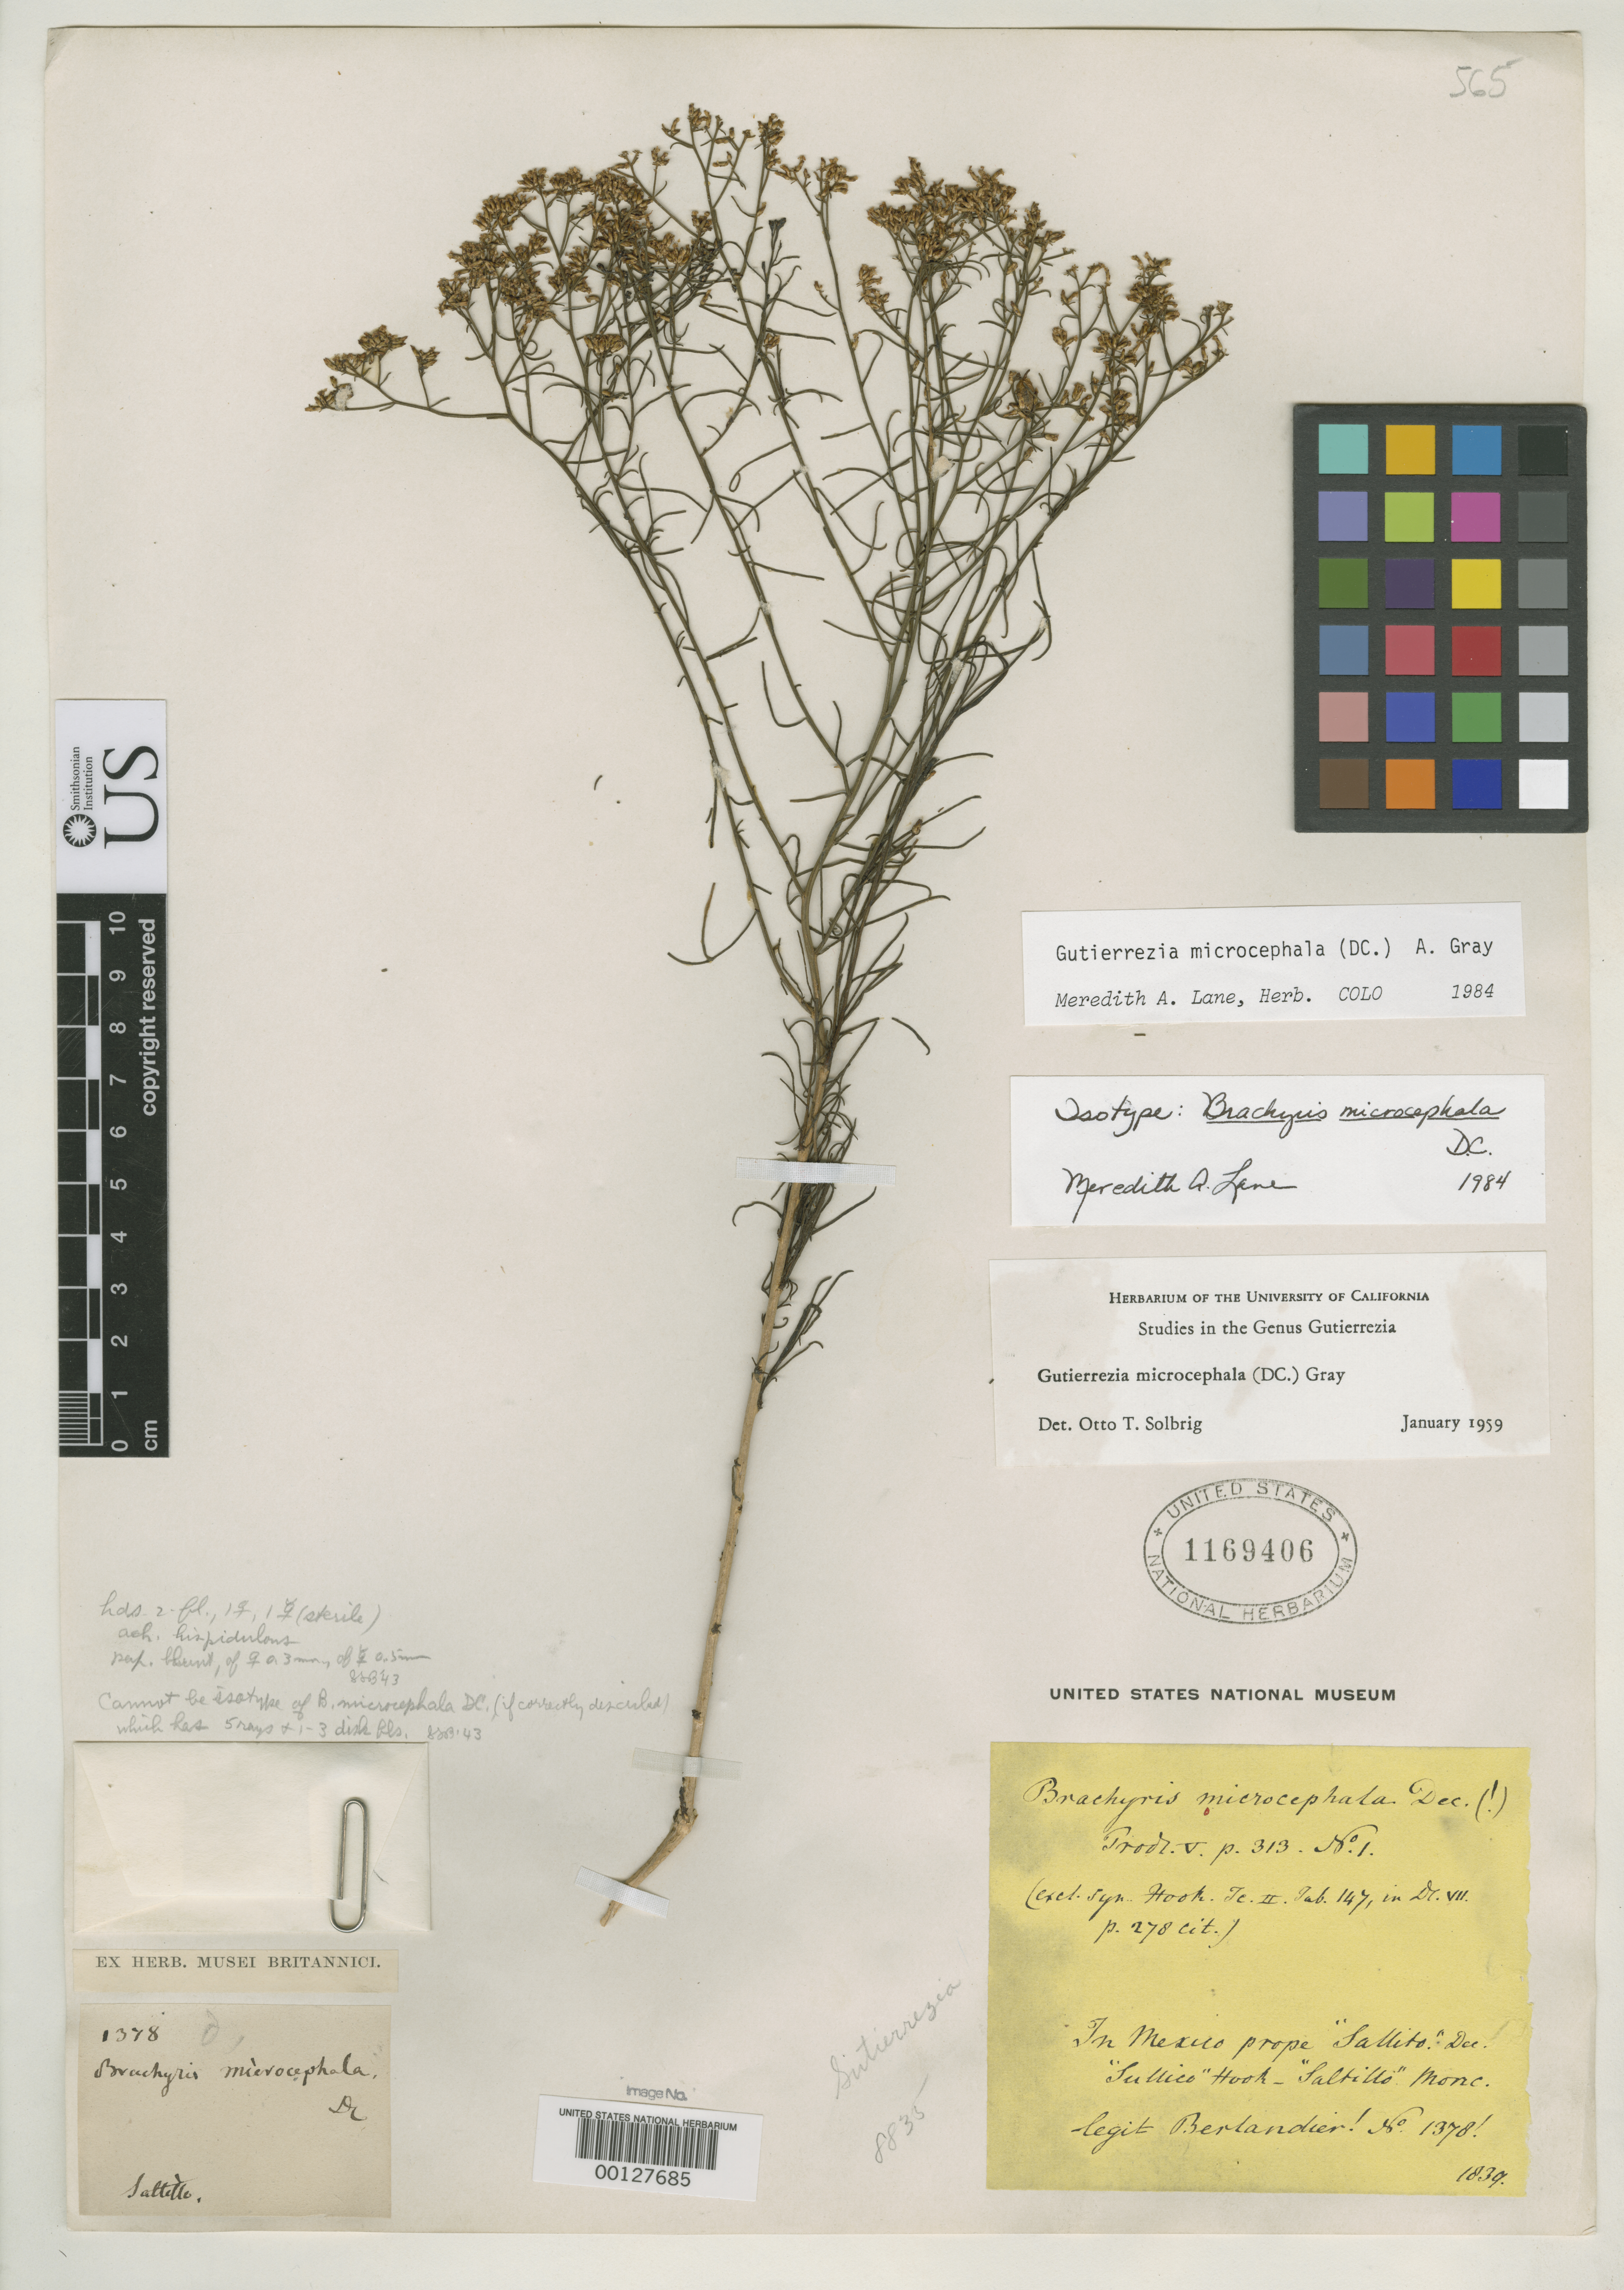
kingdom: Plantae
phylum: Tracheophyta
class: Magnoliopsida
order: Asterales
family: Asteraceae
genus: Brachyris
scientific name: Brachyris microcephala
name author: DC.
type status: Isotype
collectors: J. L. Berlandier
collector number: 1378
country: Mexico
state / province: Coahuila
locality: Prope Saltillo.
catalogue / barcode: US 1169406